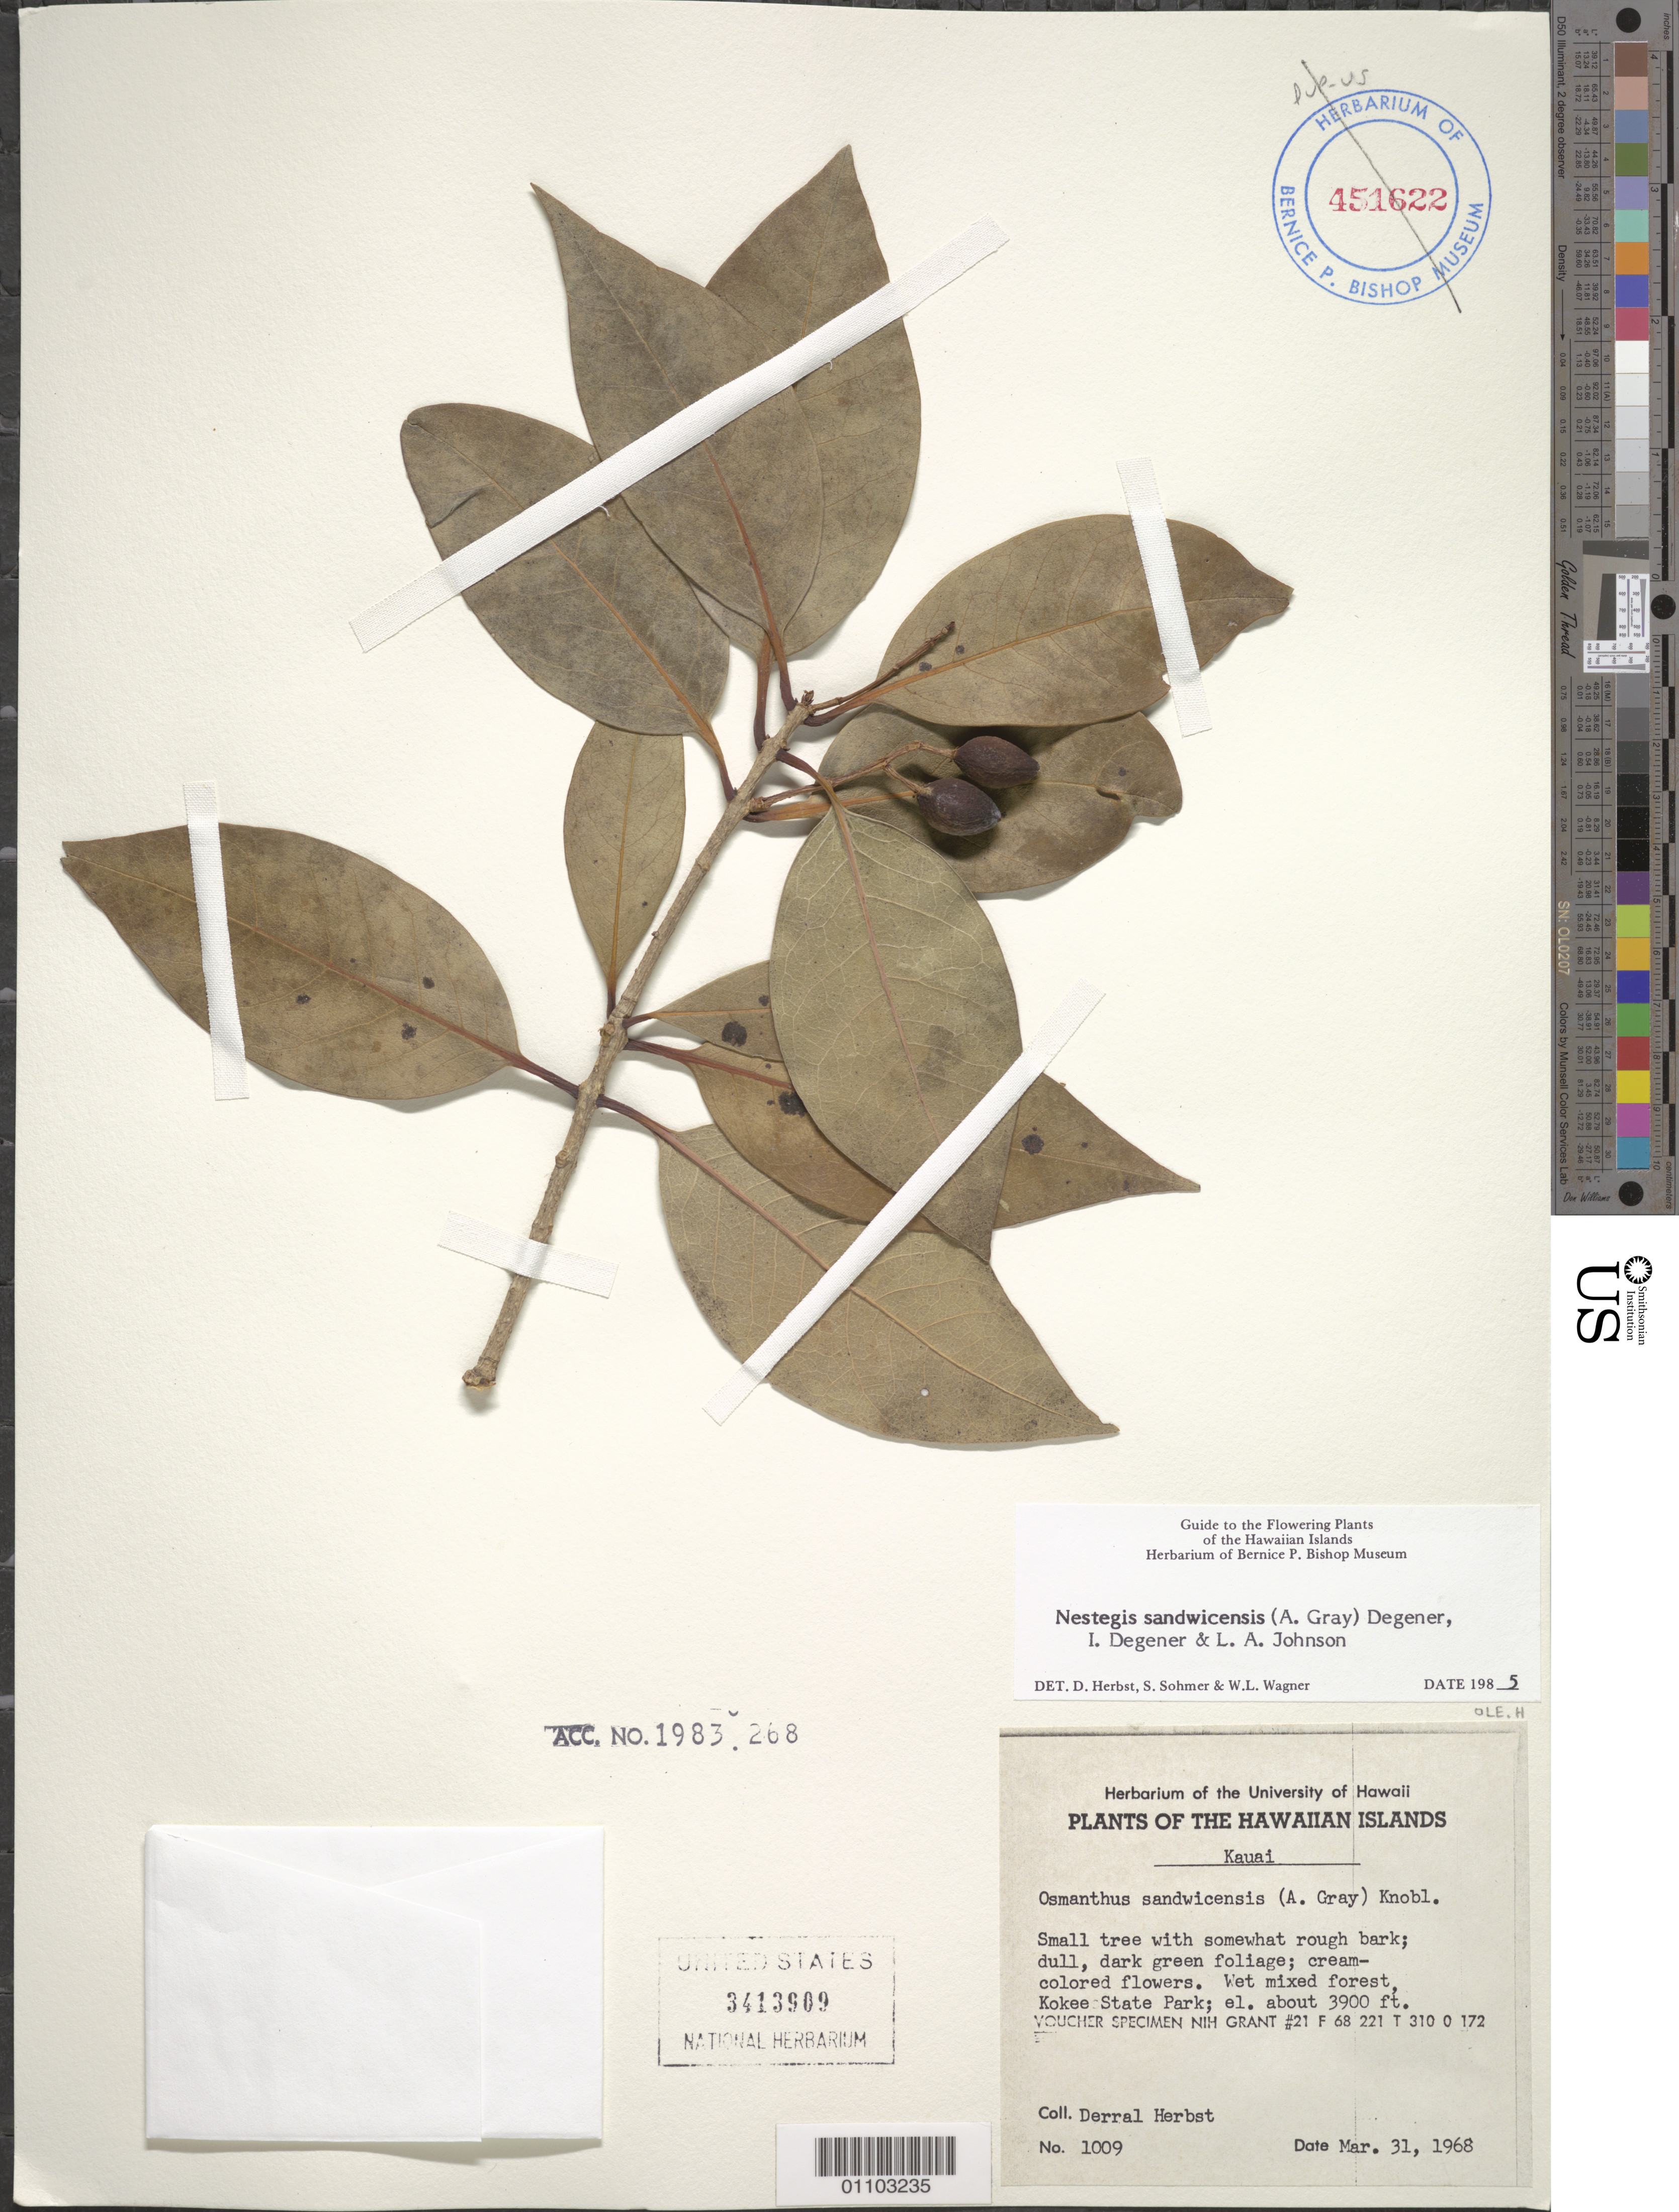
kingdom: Plantae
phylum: Tracheophyta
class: Magnoliopsida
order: Lamiales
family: Oleaceae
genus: Notelaea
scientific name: Notelaea sandwicensis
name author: (A. Gray) Hong-Wa & Besnard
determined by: Wagner, W. L., (BOT), Smithsonian Institution - National Museum of Natural History (UNITED STATES)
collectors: D. R. Herbst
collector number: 1009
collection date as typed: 31 Mar 1968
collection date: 1968-03-31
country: United States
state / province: Hawaii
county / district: Kauai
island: Kaua'i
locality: Kokee State Park.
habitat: Wet mixed forest.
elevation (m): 1189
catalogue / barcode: US 3413909